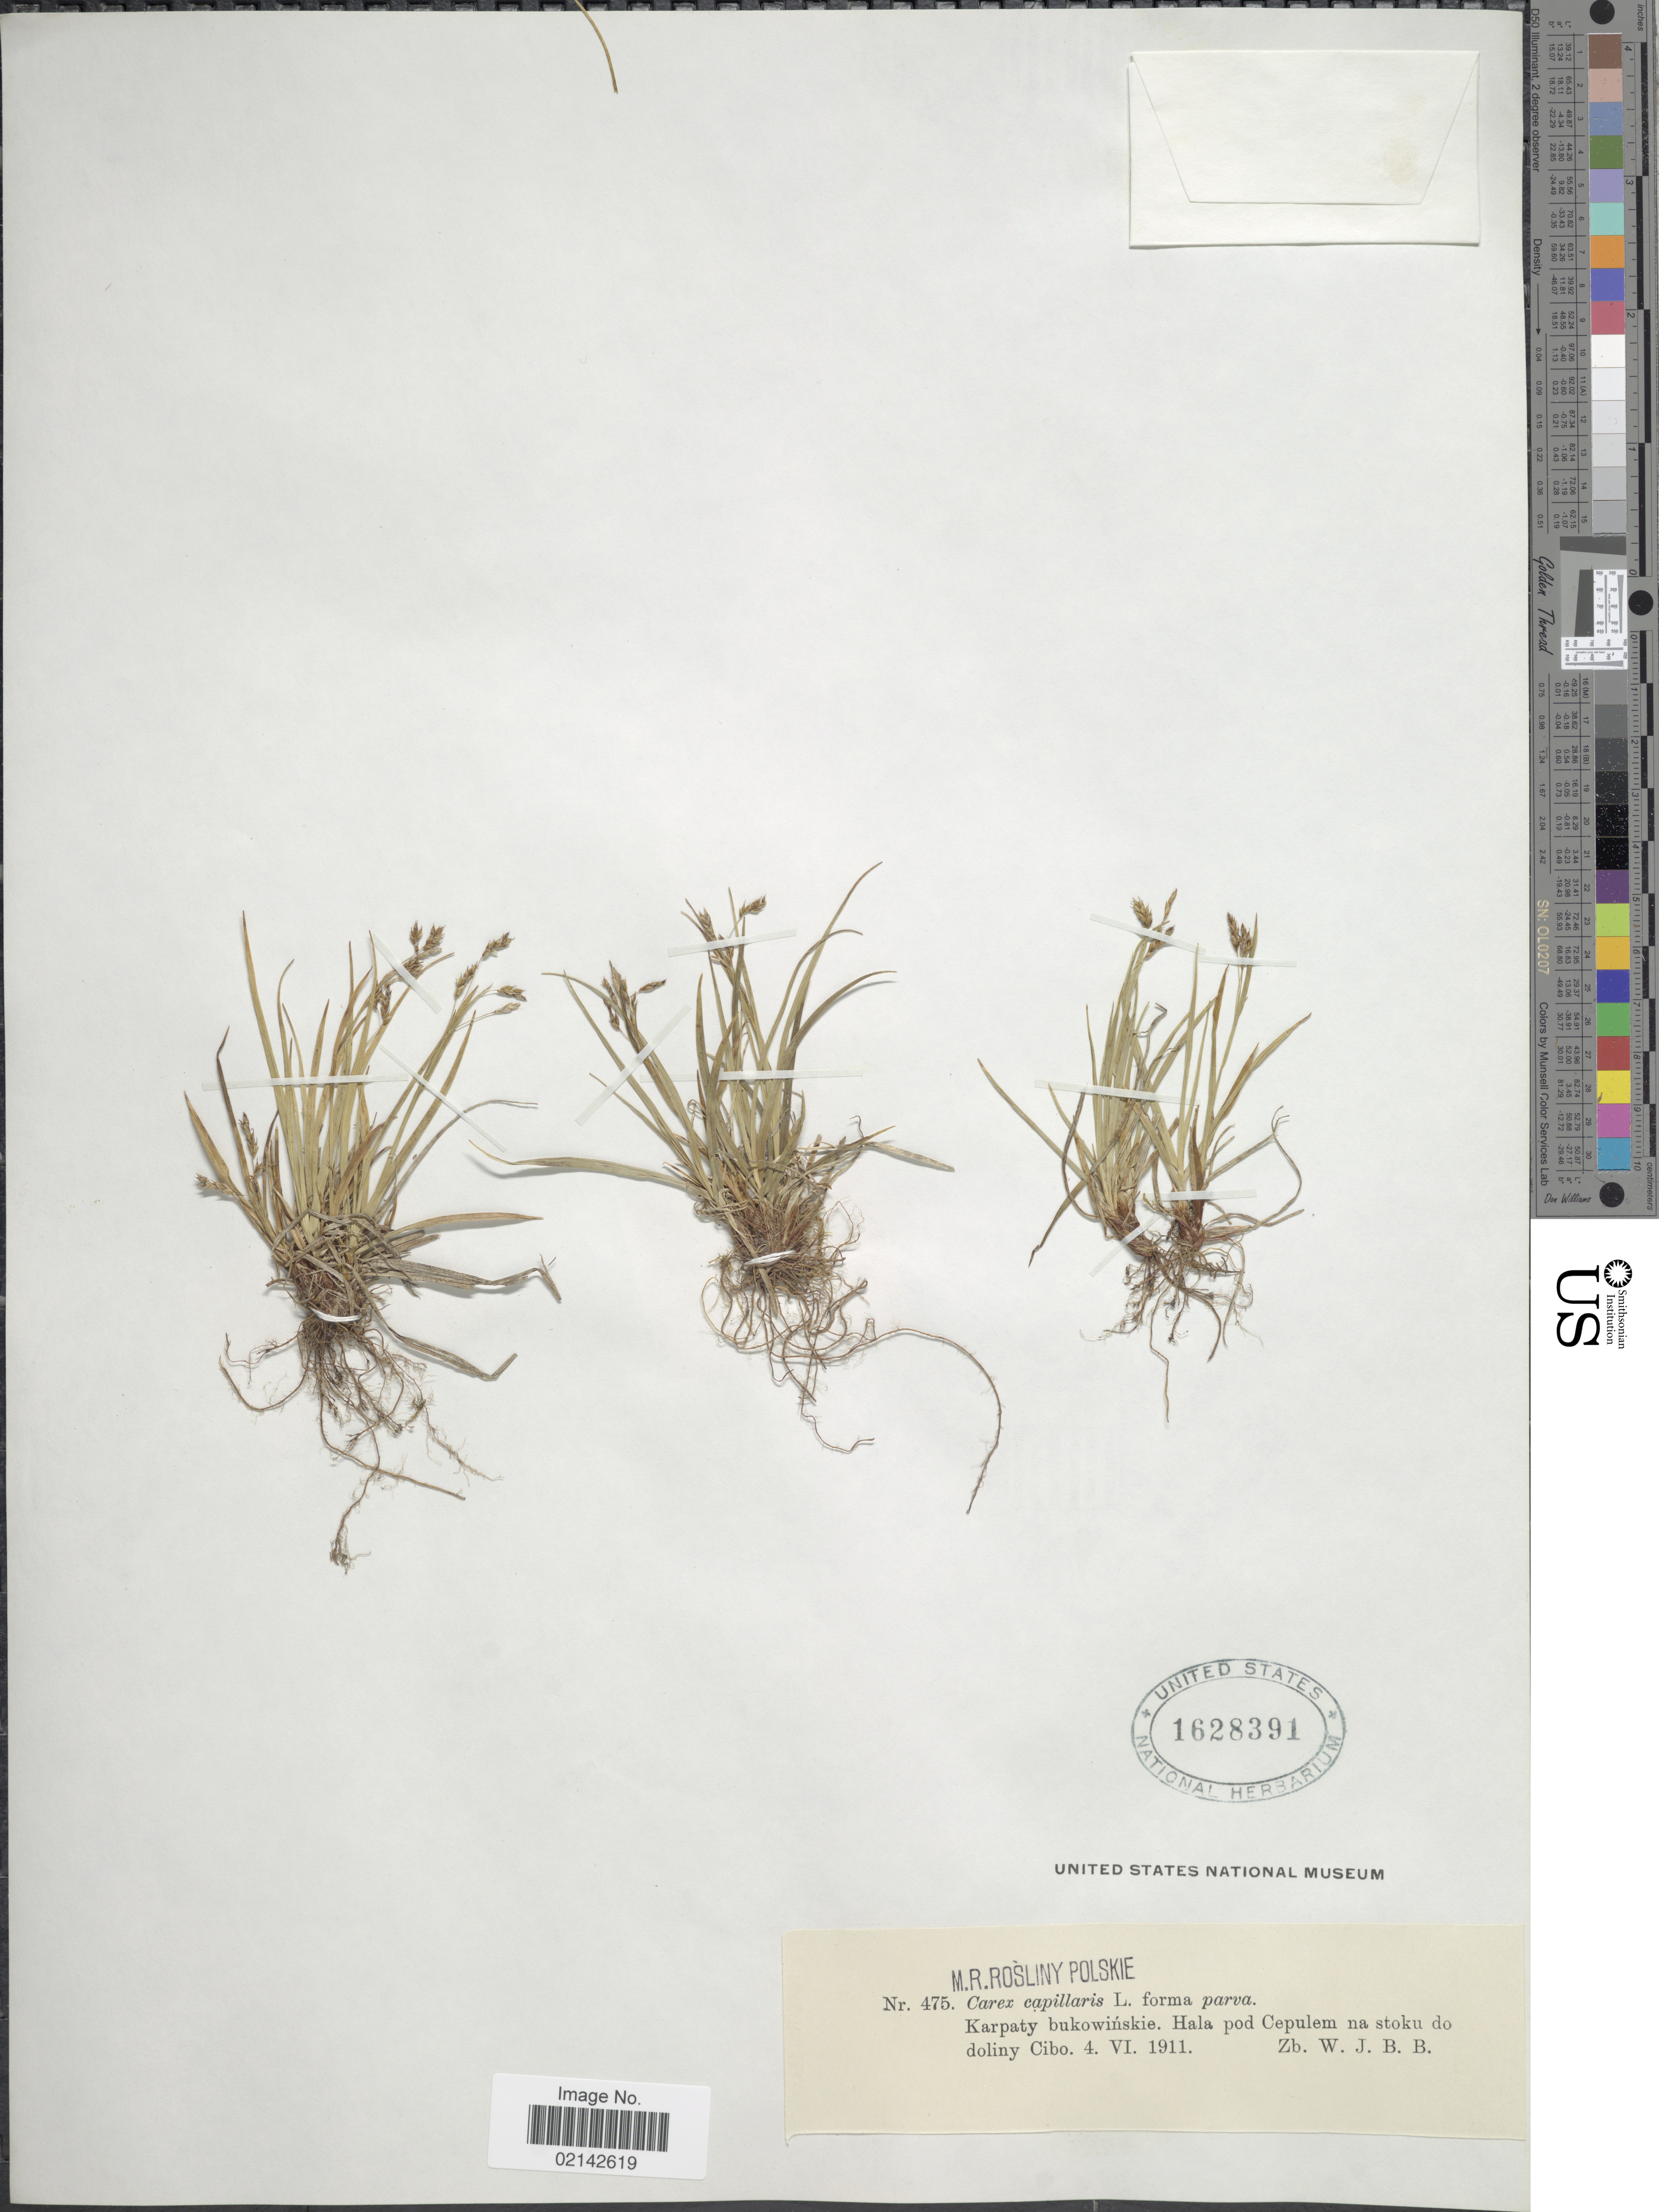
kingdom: Plantae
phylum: Tracheophyta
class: Liliopsida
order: Poales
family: Cyperaceae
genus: Carex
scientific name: Carex capillaris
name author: L.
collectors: W. J. B. B.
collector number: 475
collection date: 1911-06-04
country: Ukraine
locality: Karpaty bukowinskie, Hala pod Cepulem na stoku do doliny Cibo.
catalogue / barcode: US 1628391